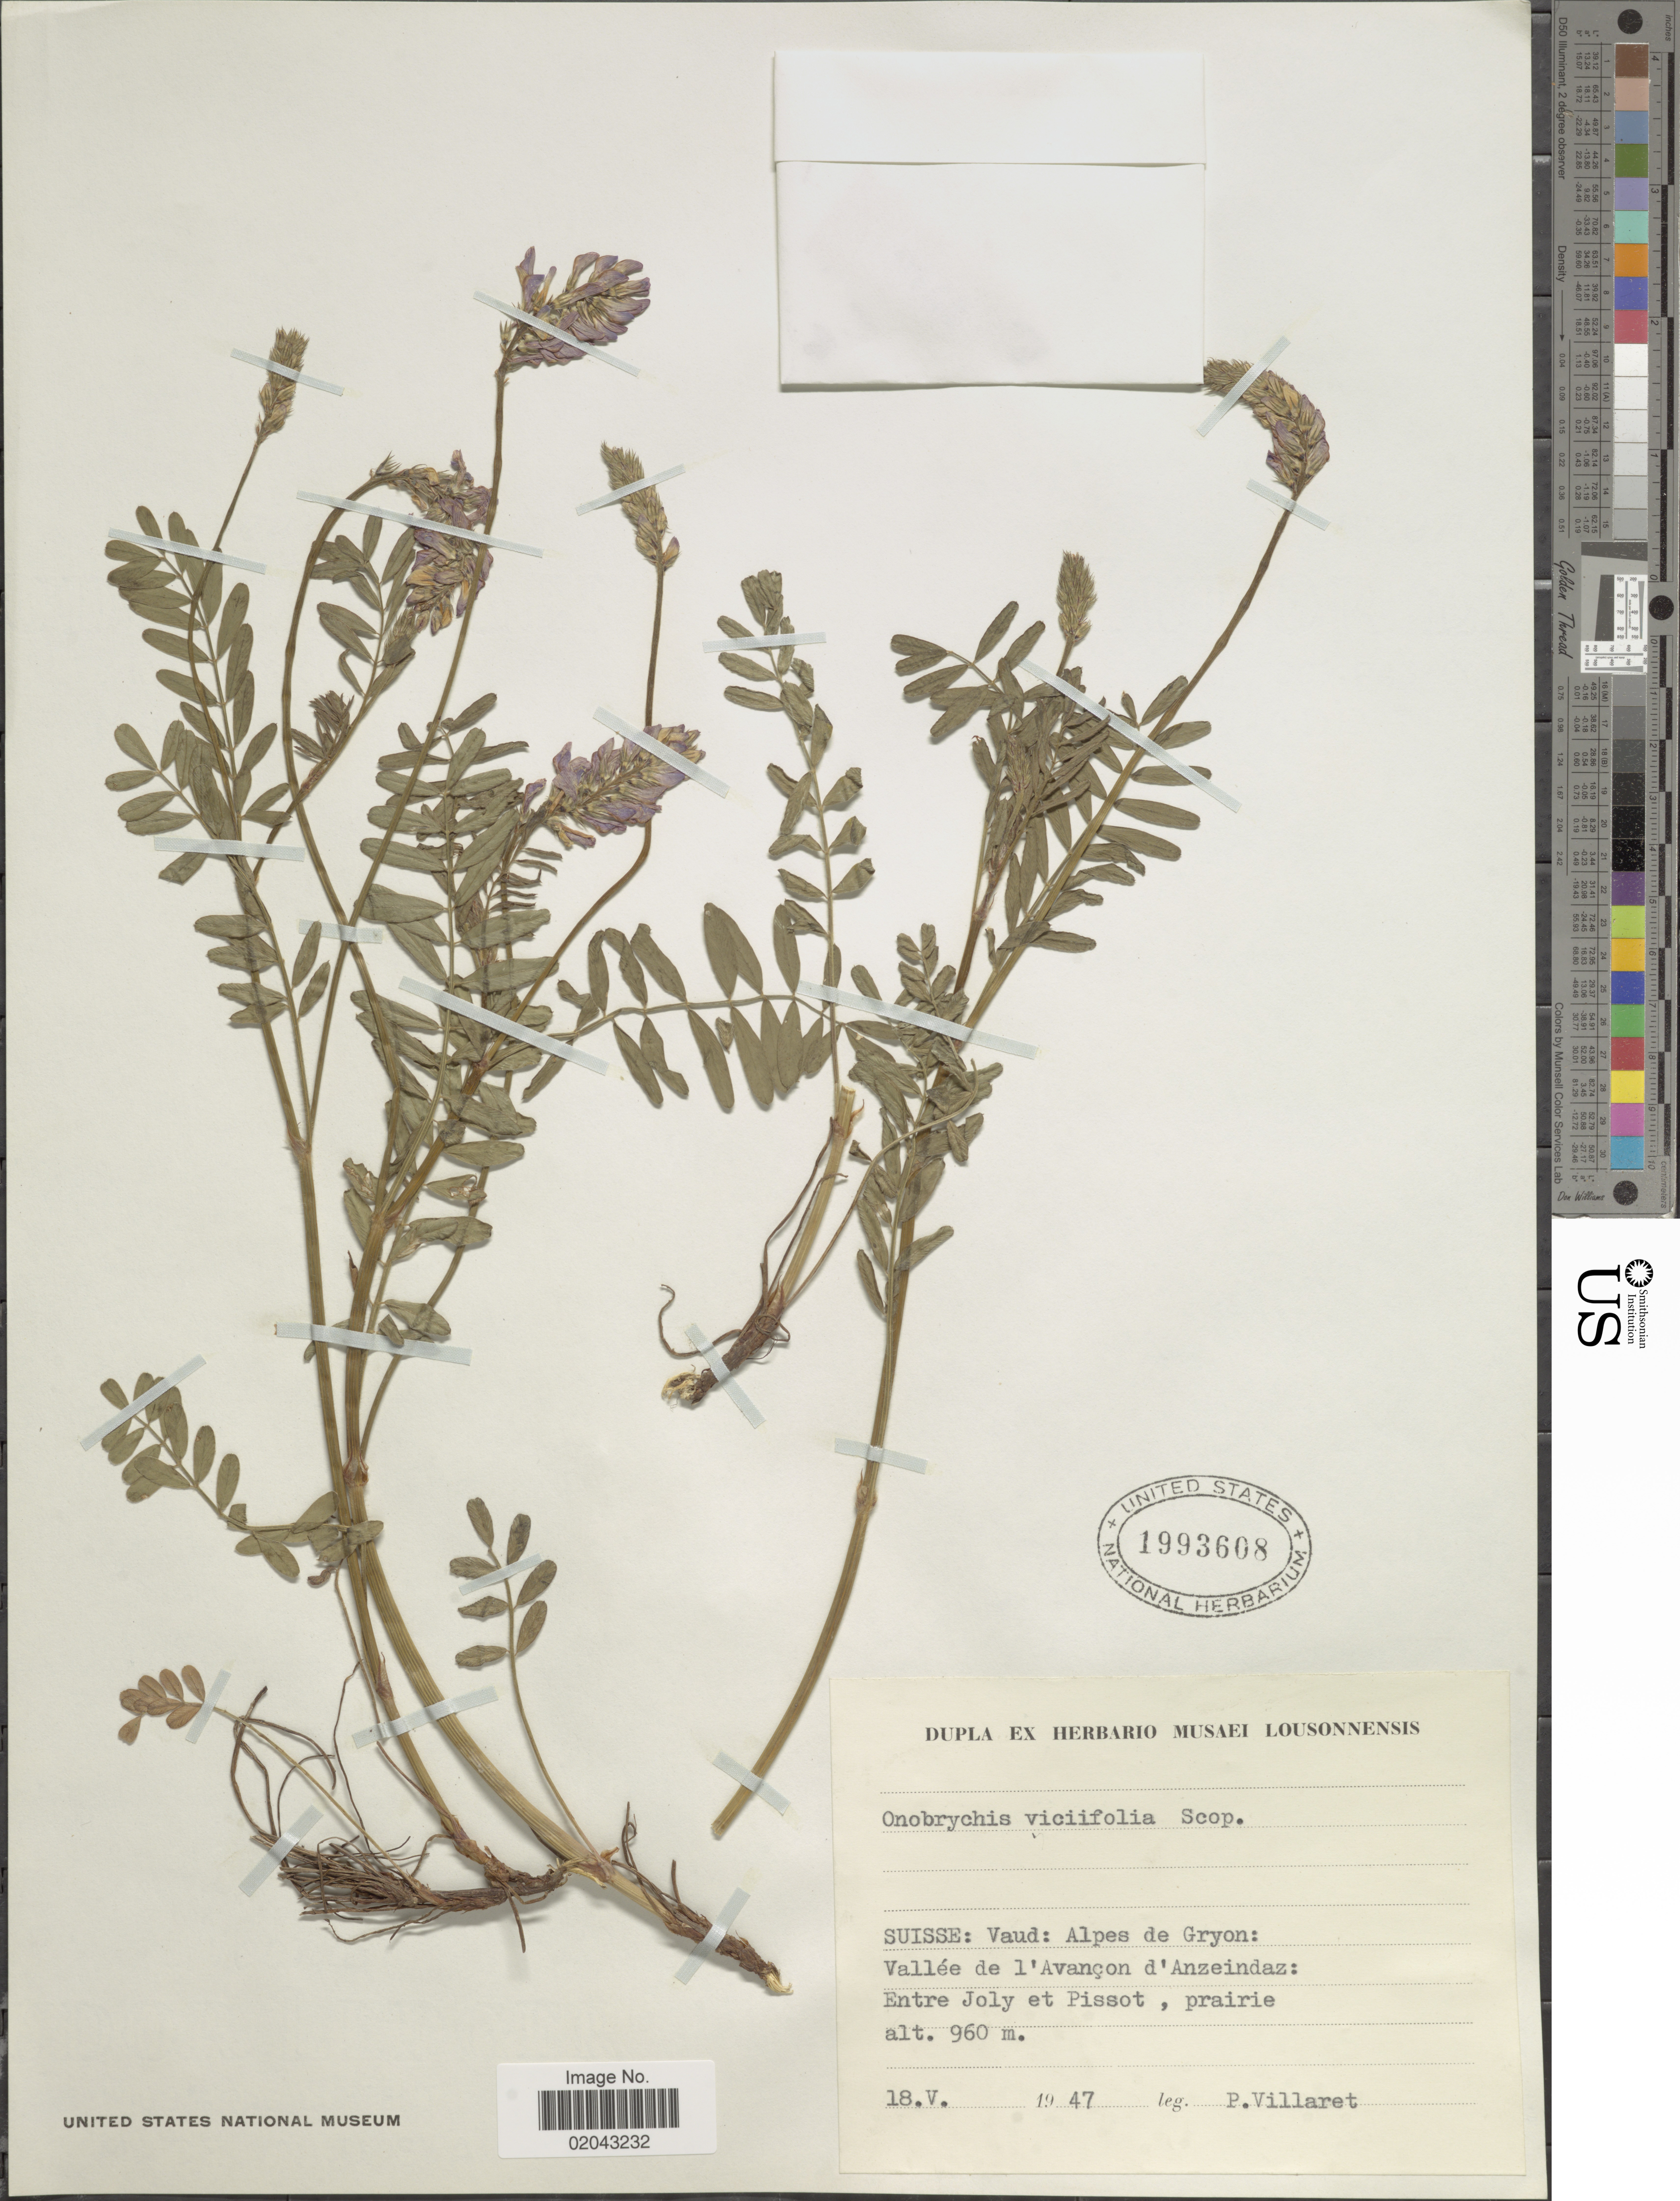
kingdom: Plantae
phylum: Tracheophyta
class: Magnoliopsida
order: Fabales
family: Fabaceae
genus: Onobrychis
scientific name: Onobrychis viciaefolia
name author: Trautv.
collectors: P. Villaret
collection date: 1947-05-18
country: Switzerland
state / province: Vaud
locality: Suisse: Vaud: Alpes de Gryon. Vallee de l'Avancon d'Anzeindaz: Entre Joly et Pissot, prairie.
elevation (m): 960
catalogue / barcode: US 1993608